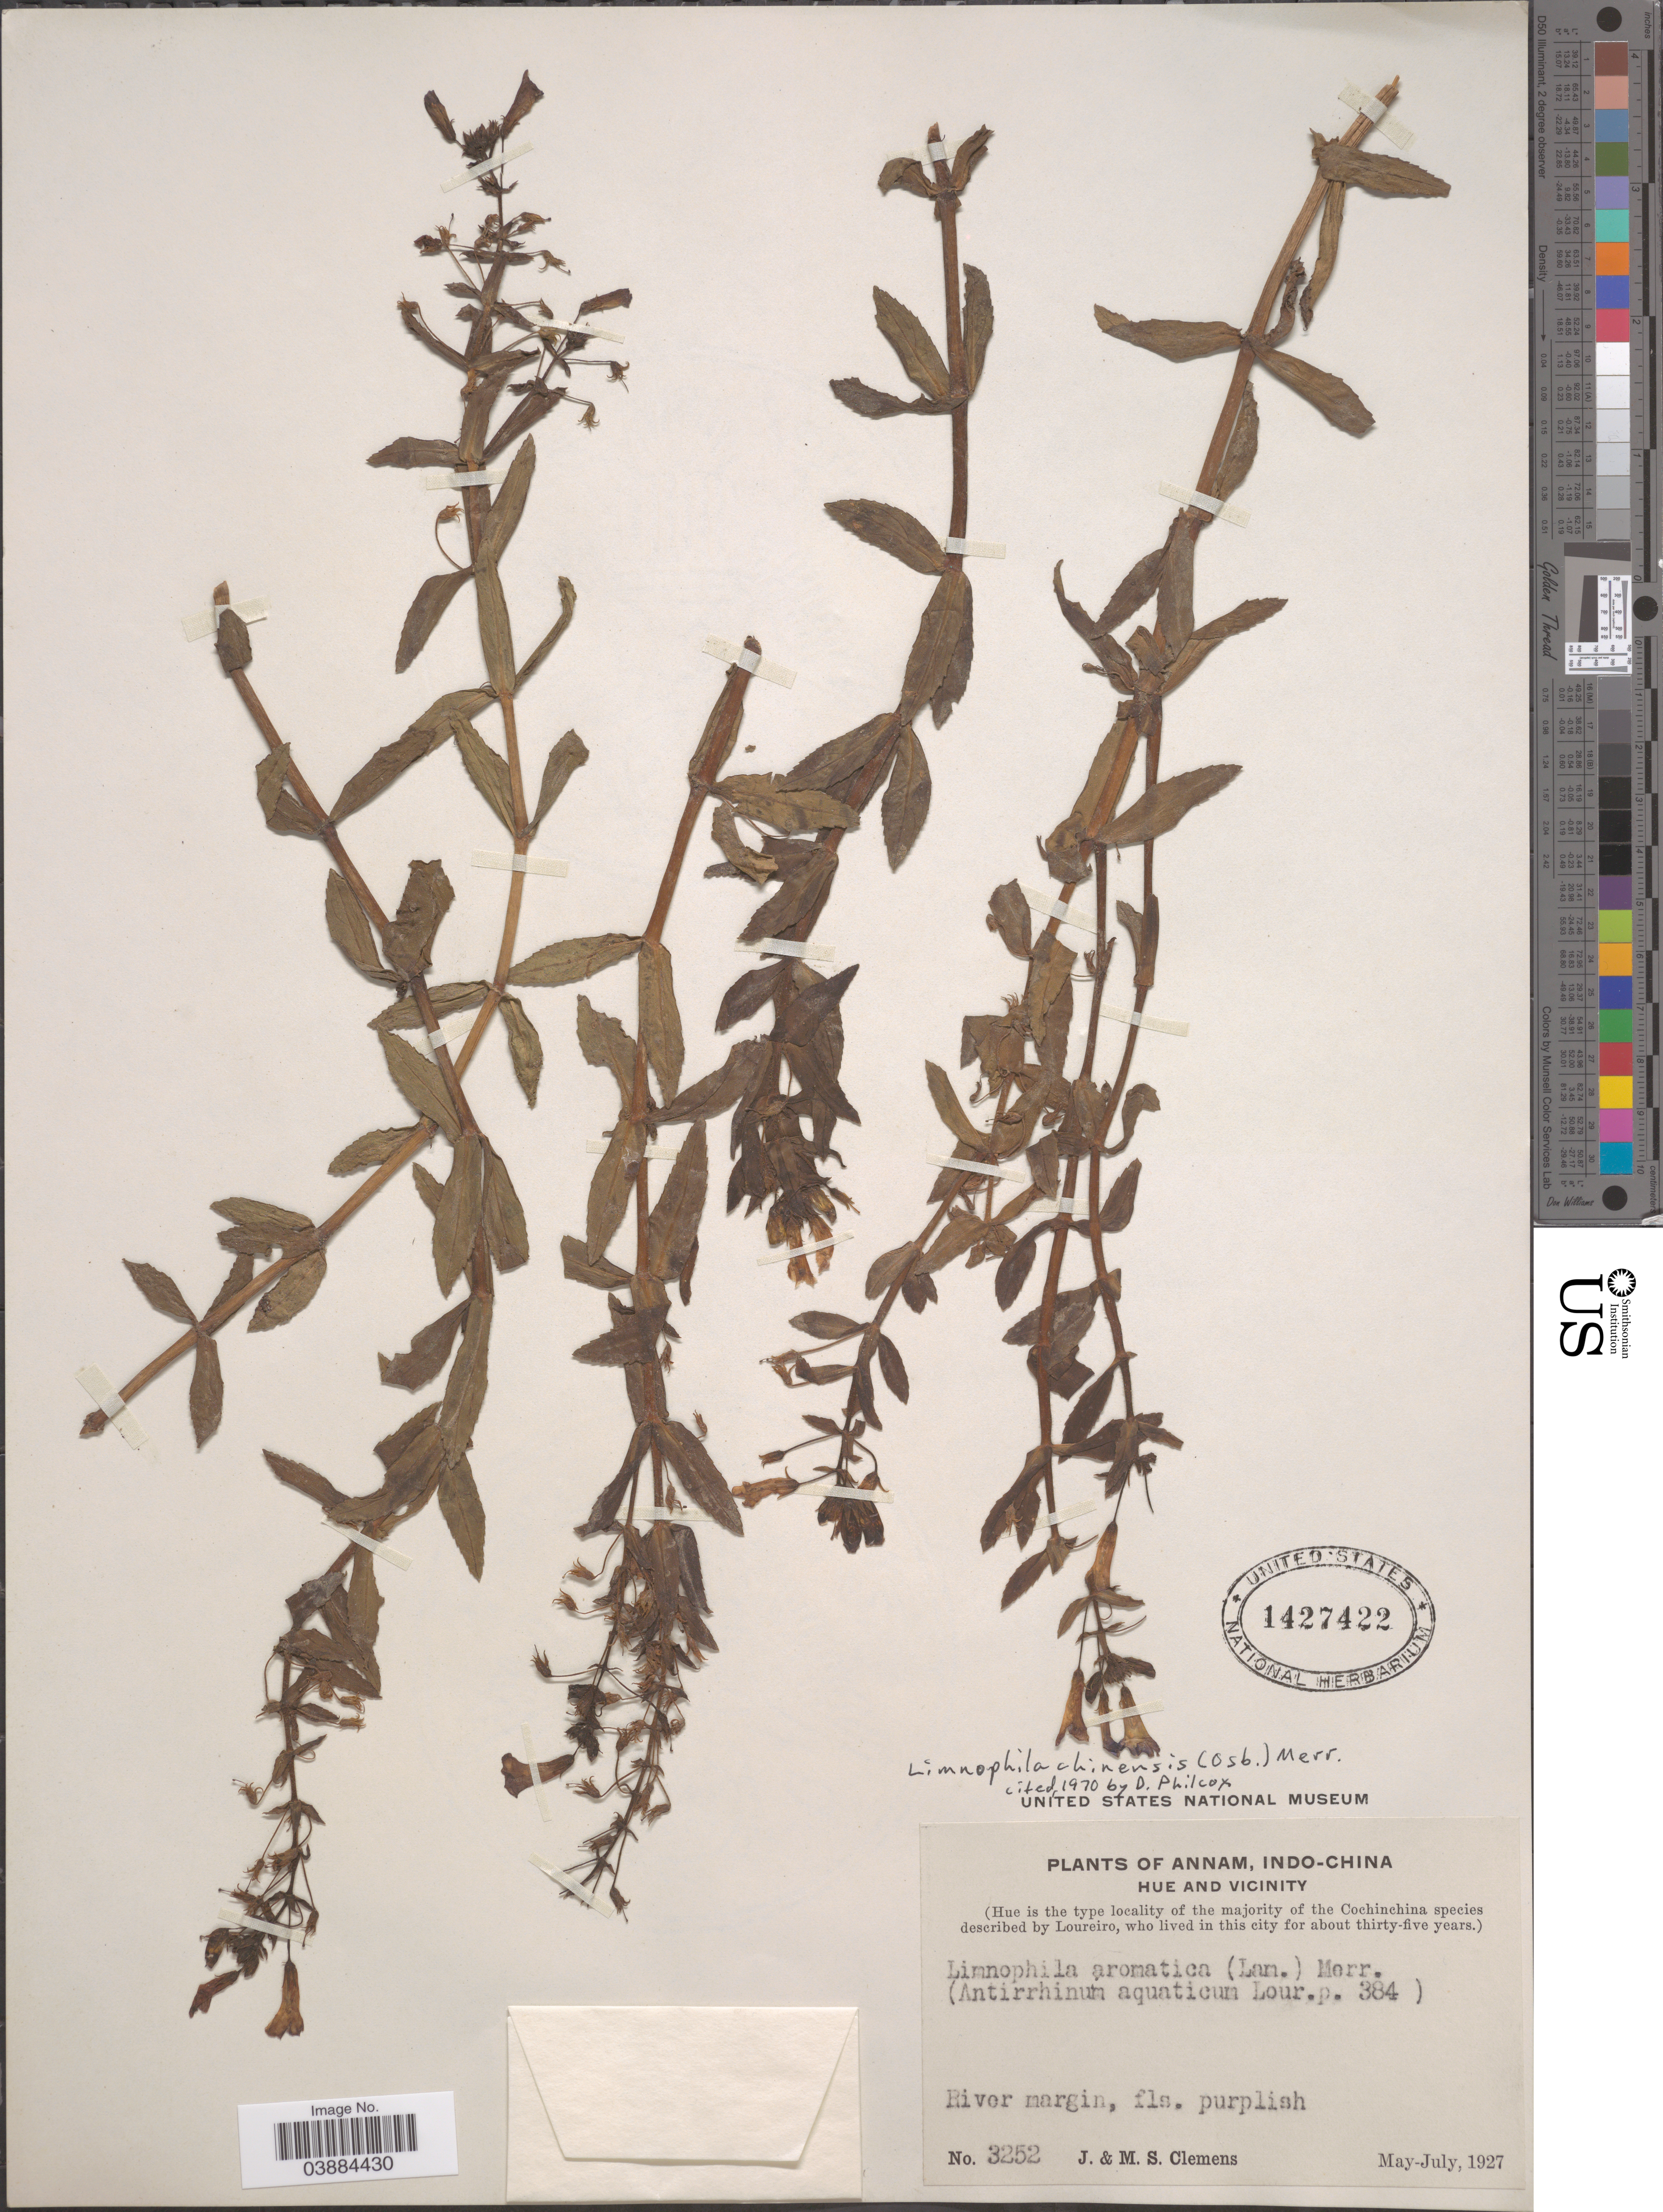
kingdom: Plantae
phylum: Tracheophyta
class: Magnoliopsida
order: Lamiales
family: Plantaginaceae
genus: Limnophila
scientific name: Limnophila chinensis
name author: (Osbeck) Merr.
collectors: J. Clemens & M. S. Clemens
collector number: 3252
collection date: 1927-05/1927-07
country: Vietnam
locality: Annam, Indo-China. Hue and vicinity. River margin.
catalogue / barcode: US 1427422